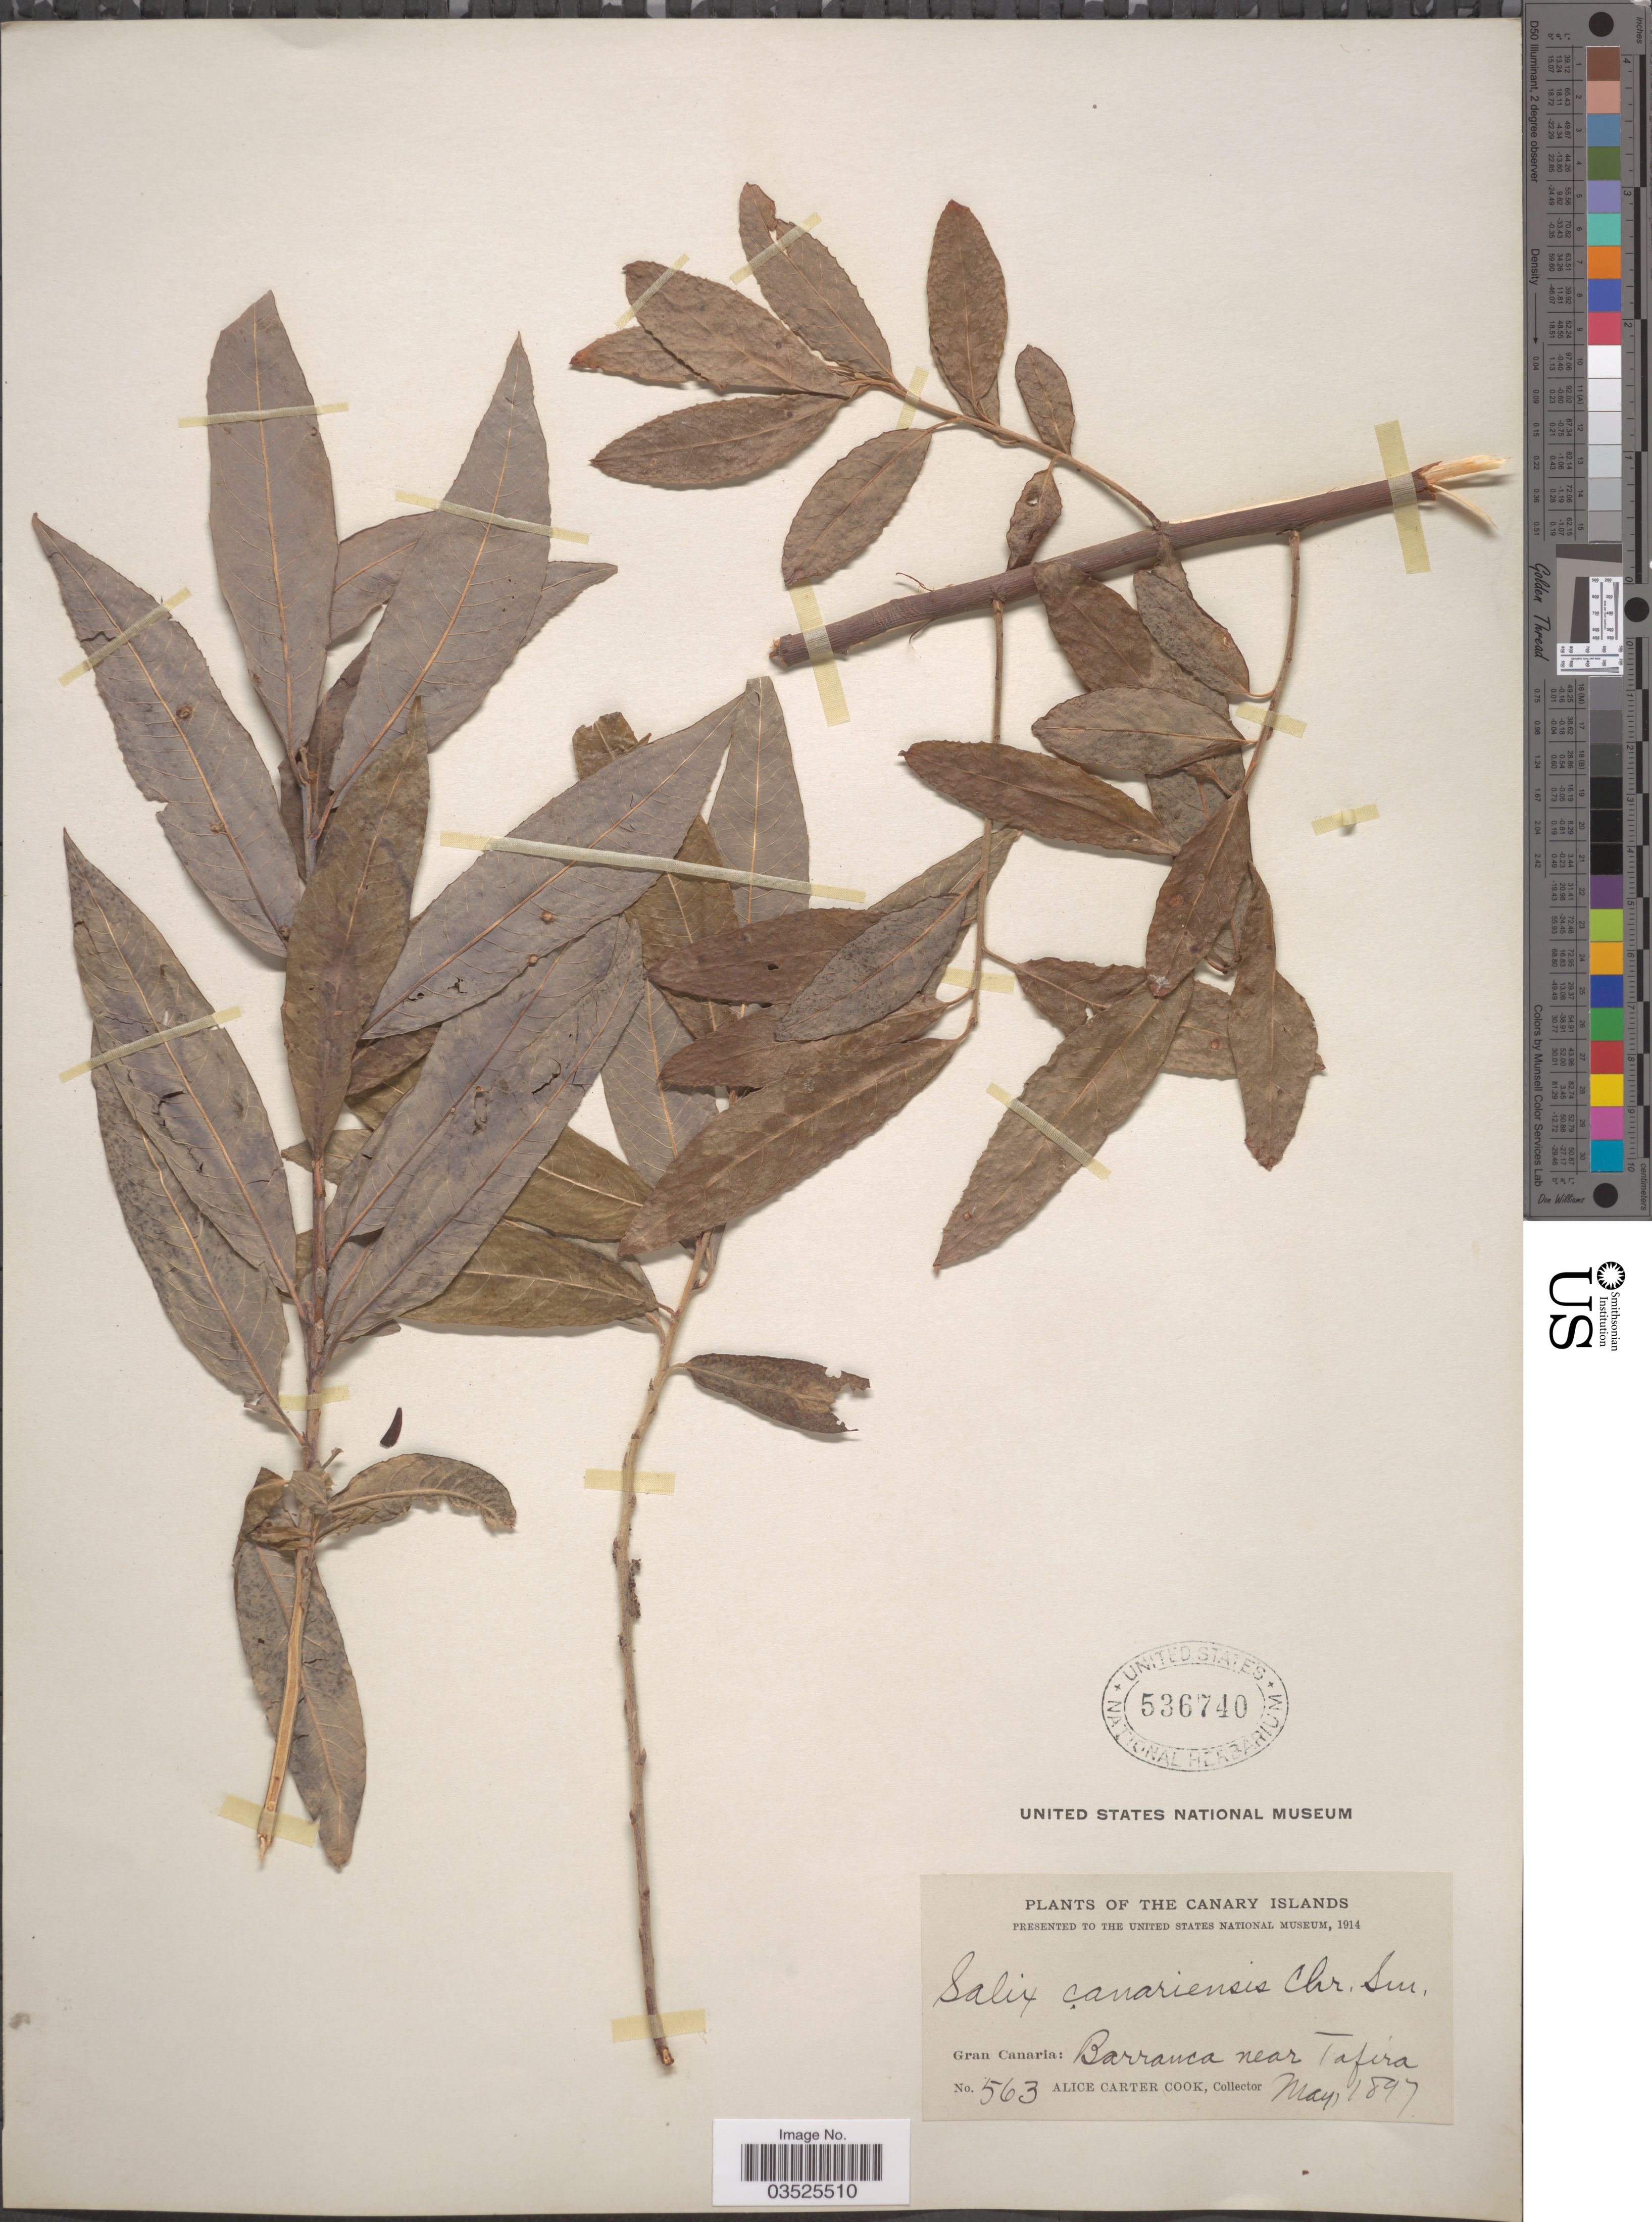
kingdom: Plantae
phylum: Tracheophyta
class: Magnoliopsida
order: Malpighiales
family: Salicaceae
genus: Salix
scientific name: Salix canariensis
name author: C. Sm. ex Link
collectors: Alice C. Cook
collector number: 563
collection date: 1897-05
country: Spain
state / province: Canarias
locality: The Canary Islands. Gran Canaria: Barranca near Tafira.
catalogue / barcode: US 536740